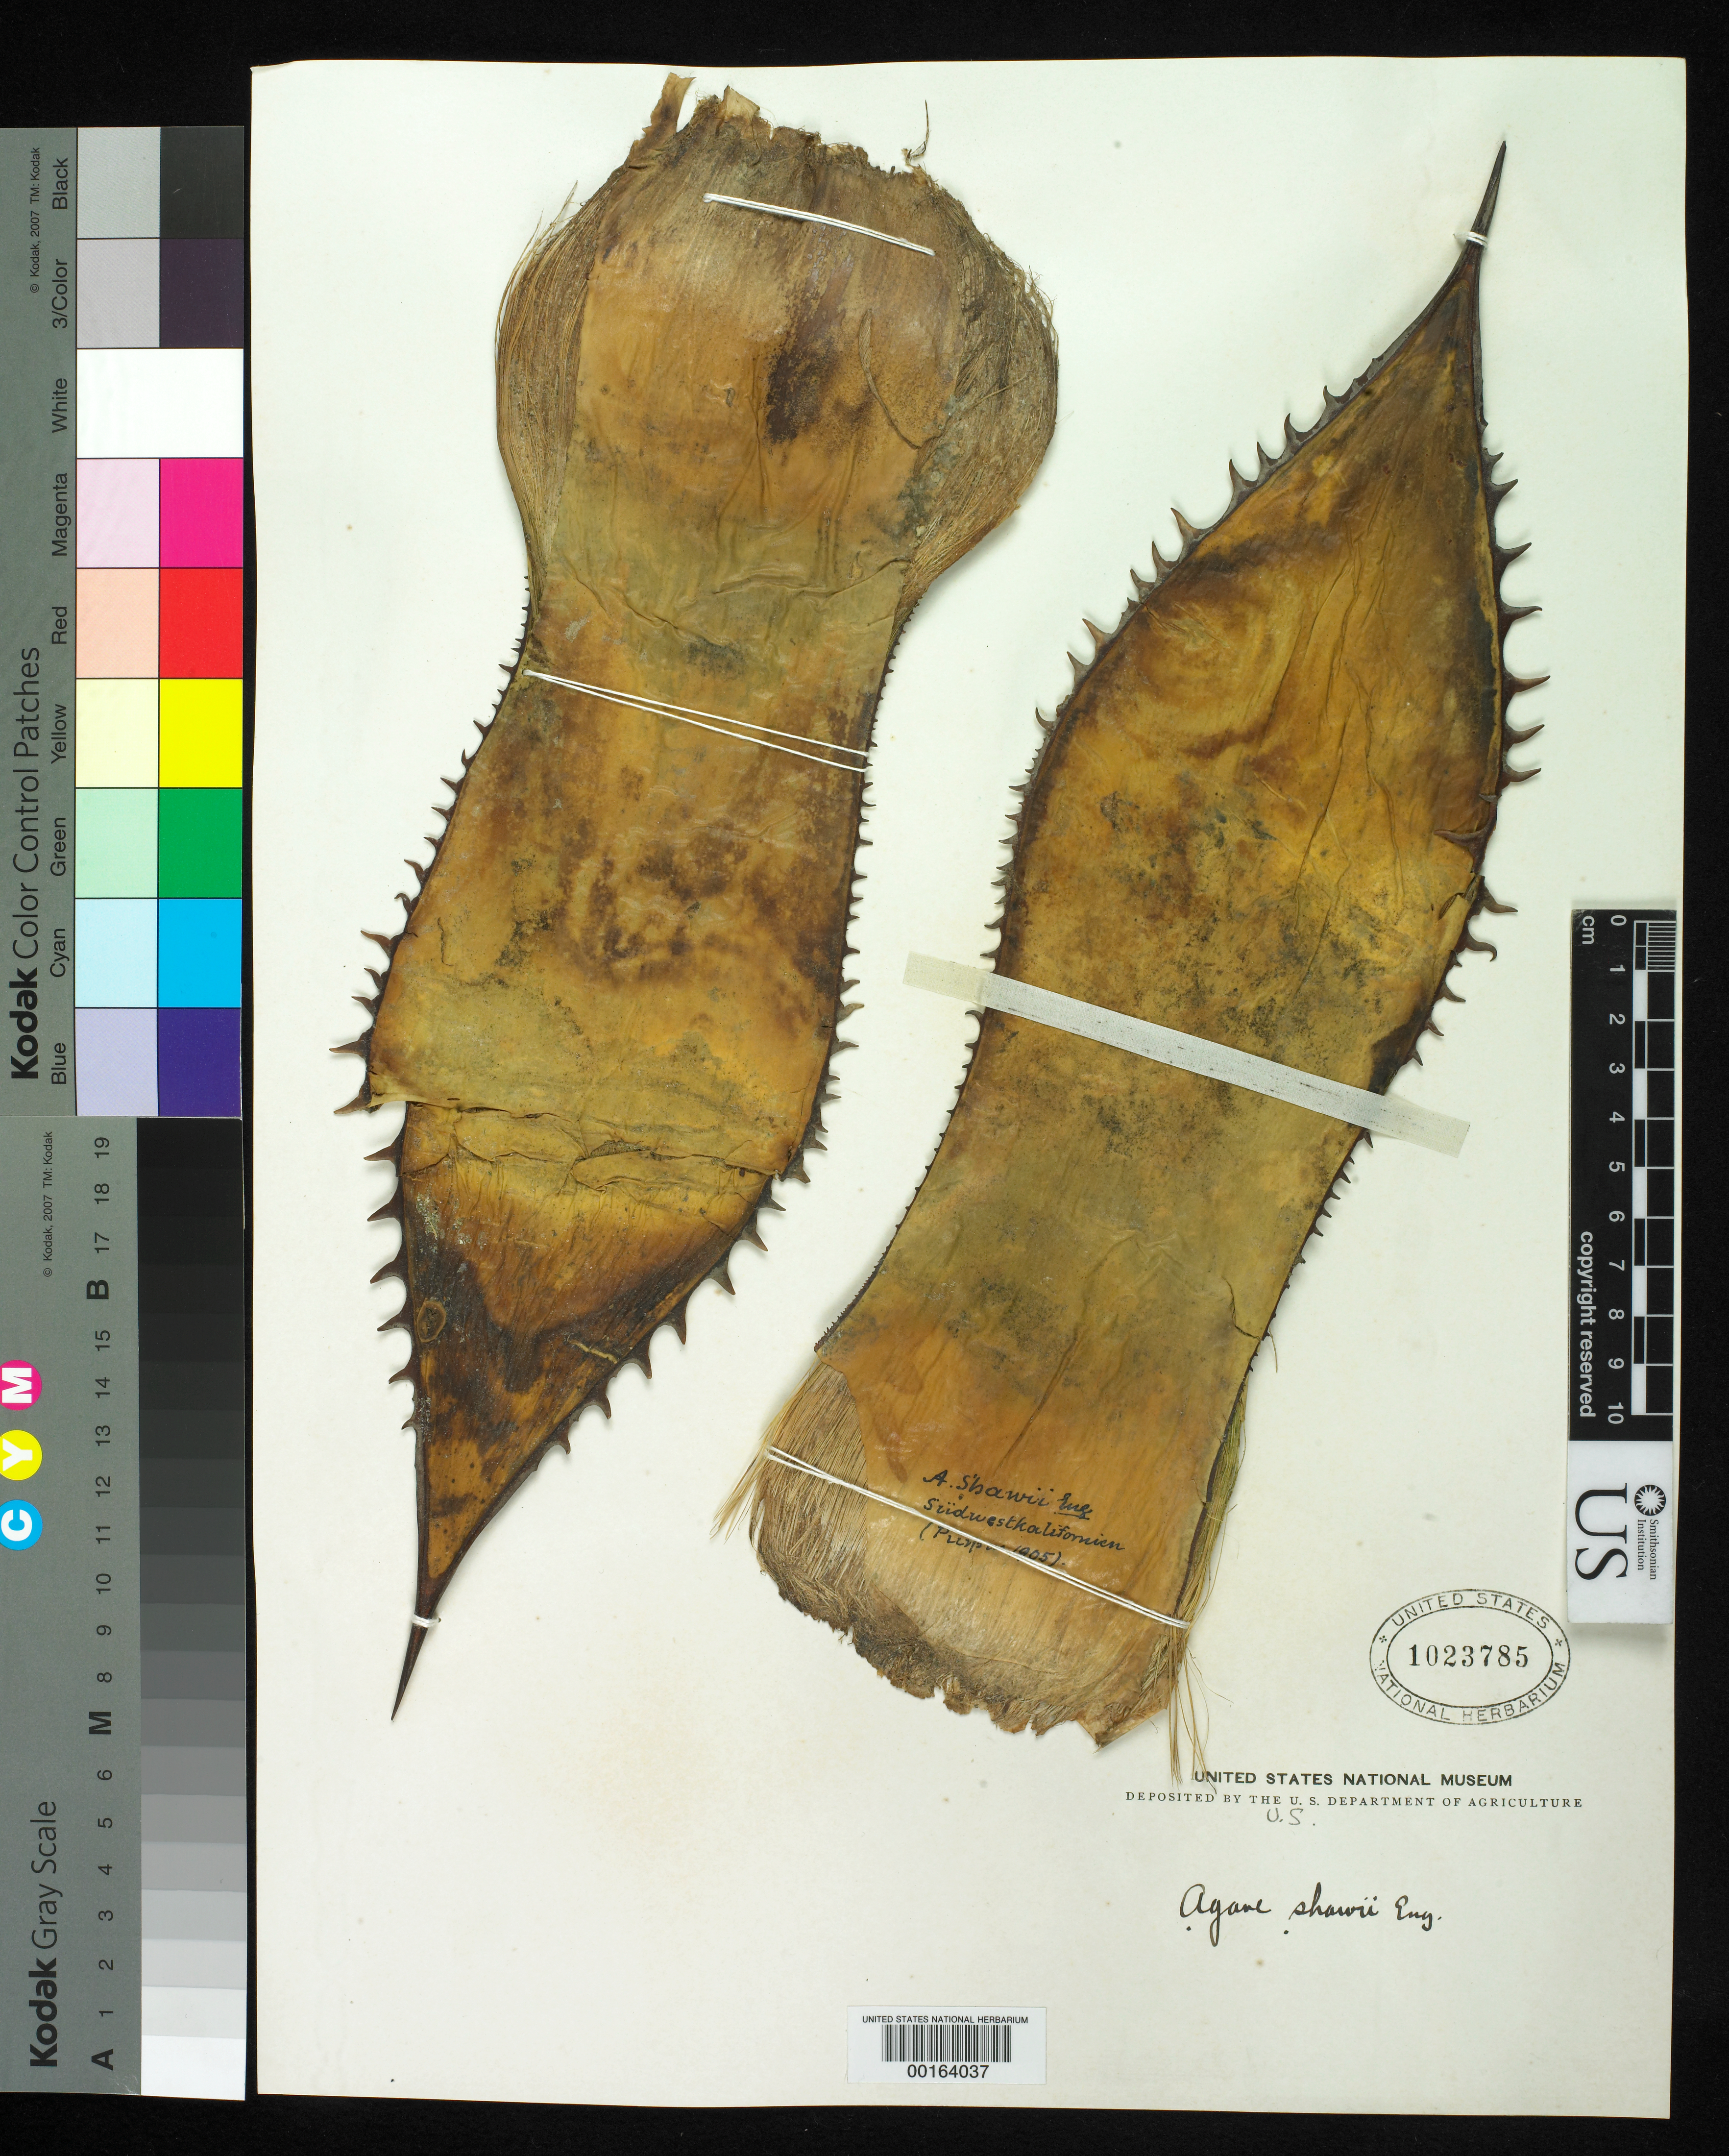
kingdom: Plantae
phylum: Tracheophyta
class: Liliopsida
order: Asparagales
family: Asparagaceae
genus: Agave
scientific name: Agave shawii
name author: Engelm.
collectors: C. A. Purpus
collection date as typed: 1905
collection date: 1905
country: United States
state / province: California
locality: Southwestern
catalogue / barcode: US 1023785